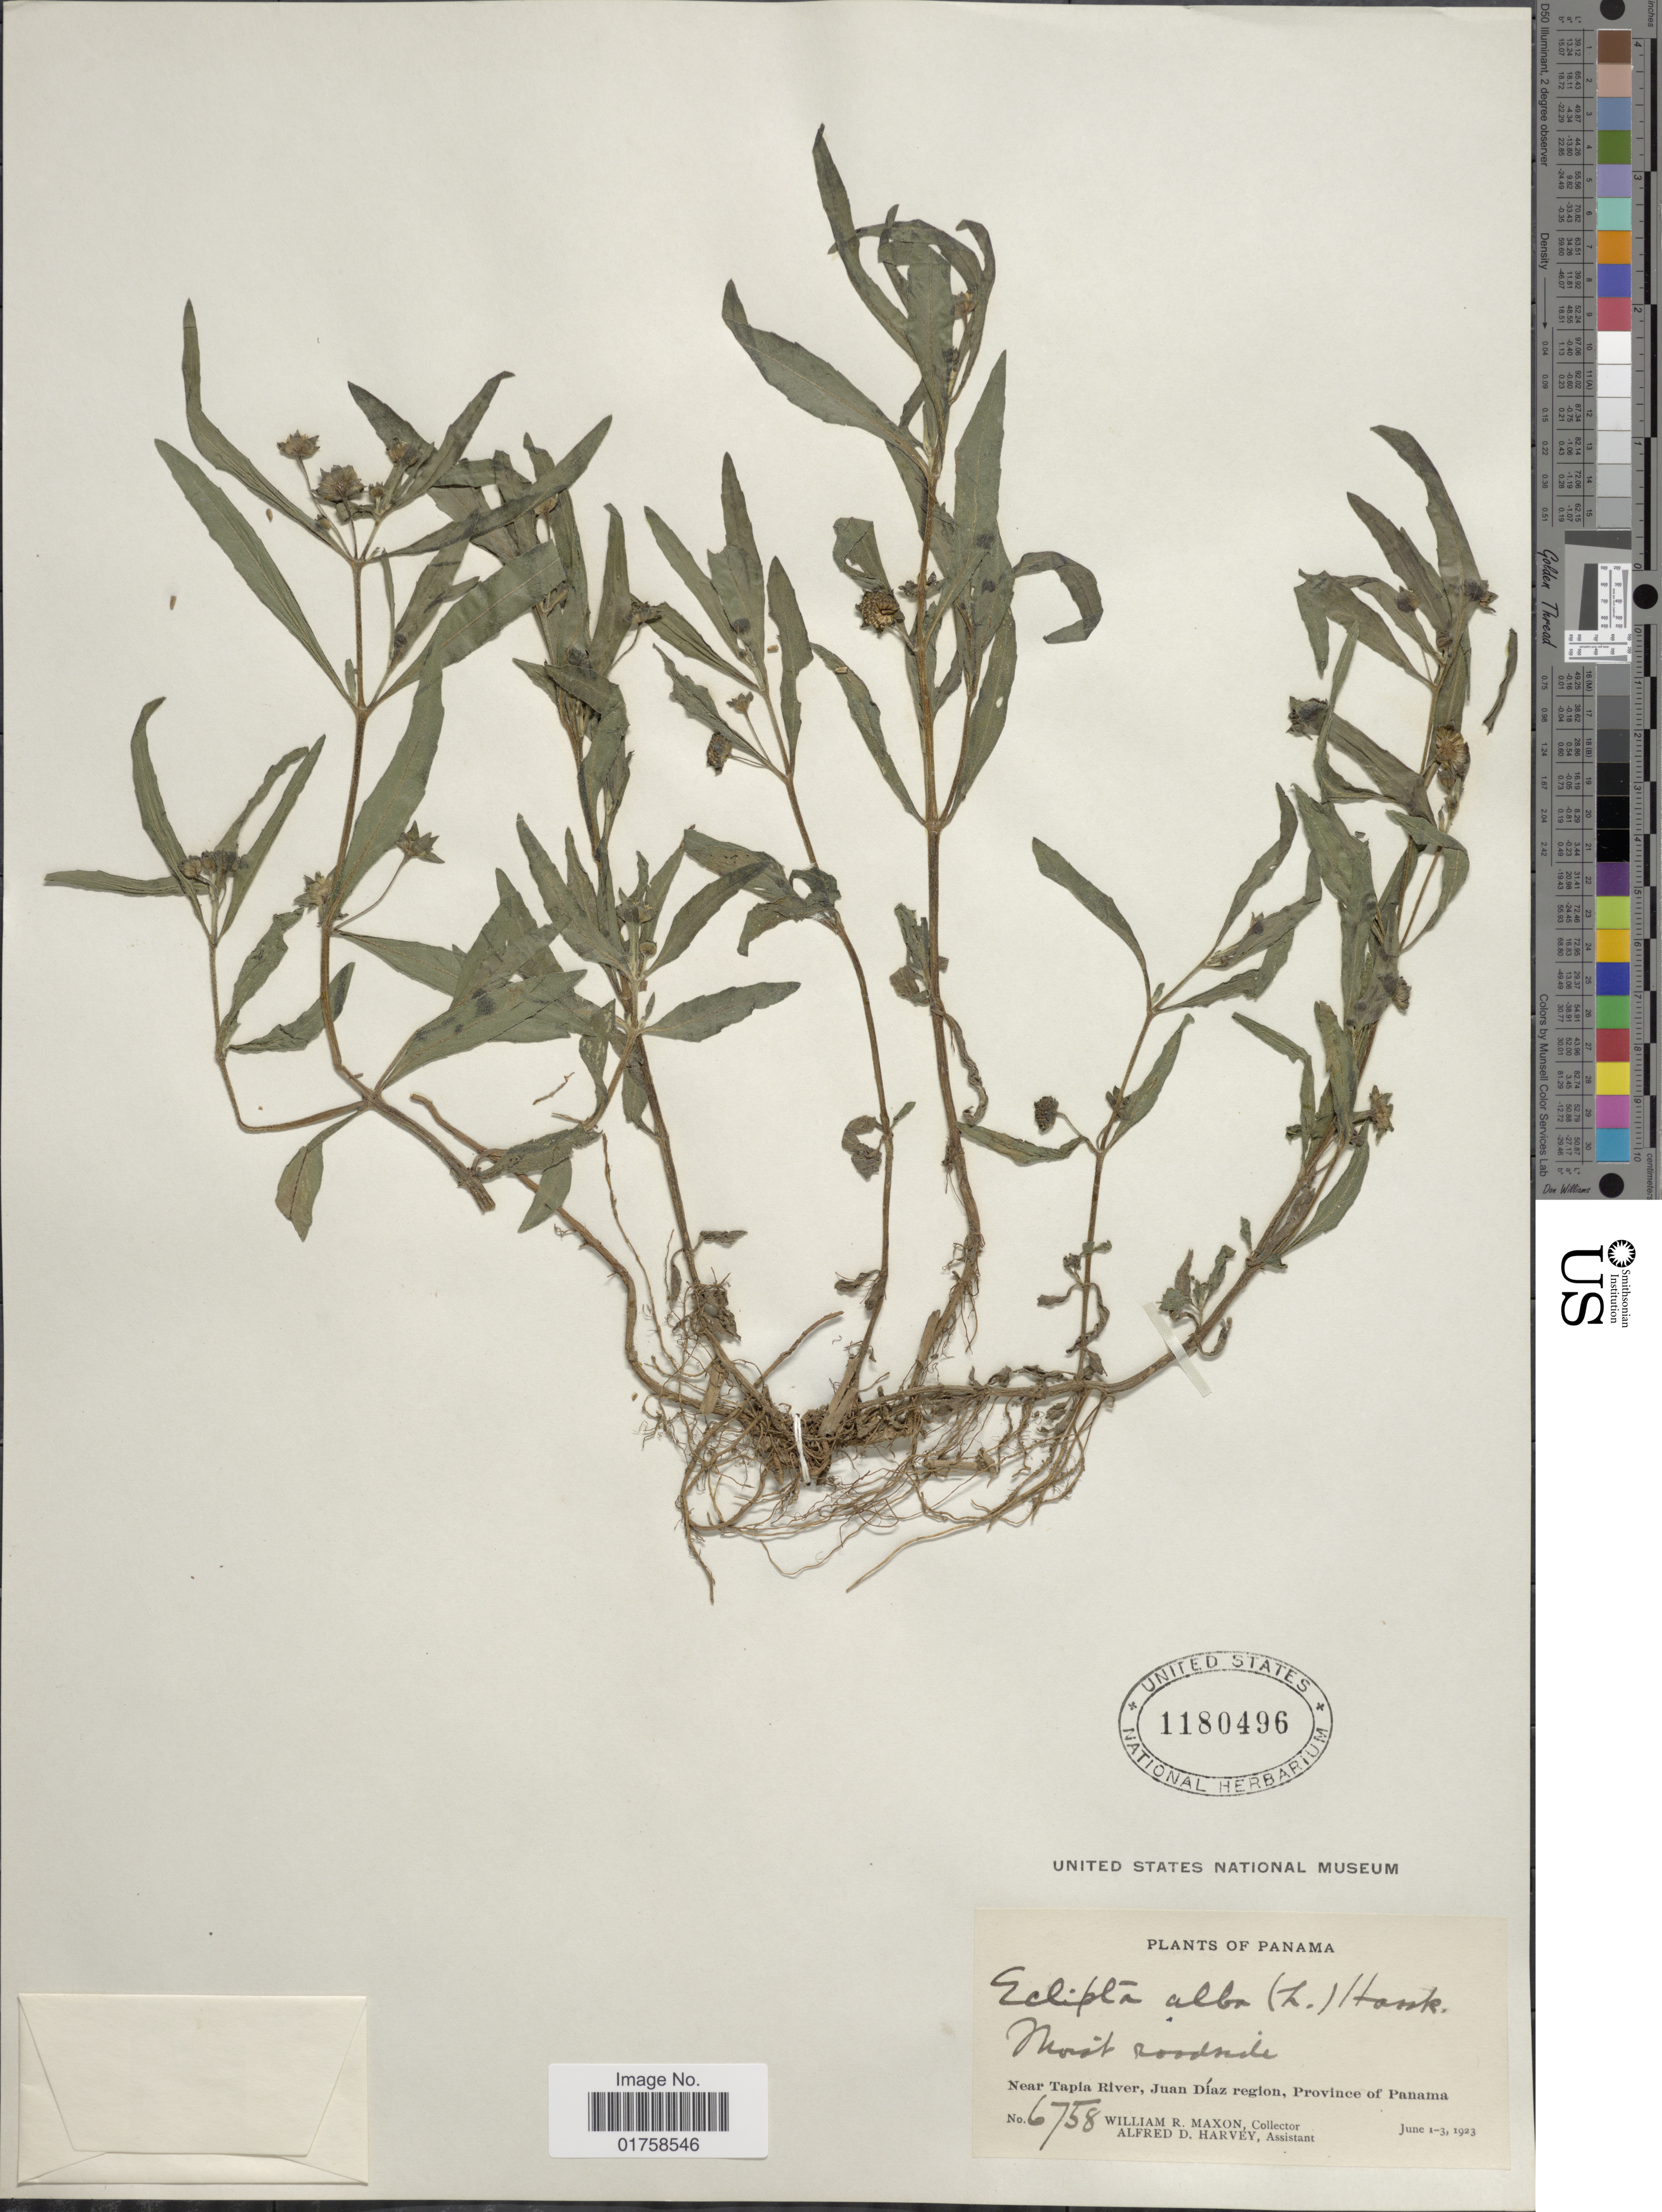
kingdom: Plantae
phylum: Tracheophyta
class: Magnoliopsida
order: Asterales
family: Asteraceae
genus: Eclipta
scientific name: Eclipta alba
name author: (L.) Hassk.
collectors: W. R. Maxon & A. D. Harvey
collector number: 6758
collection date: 1923-06-01/1923-06-03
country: Panama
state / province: Panamá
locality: Panamá. Near Tapia River, Juan Diaz region, Province of Panamá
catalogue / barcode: US 1180496